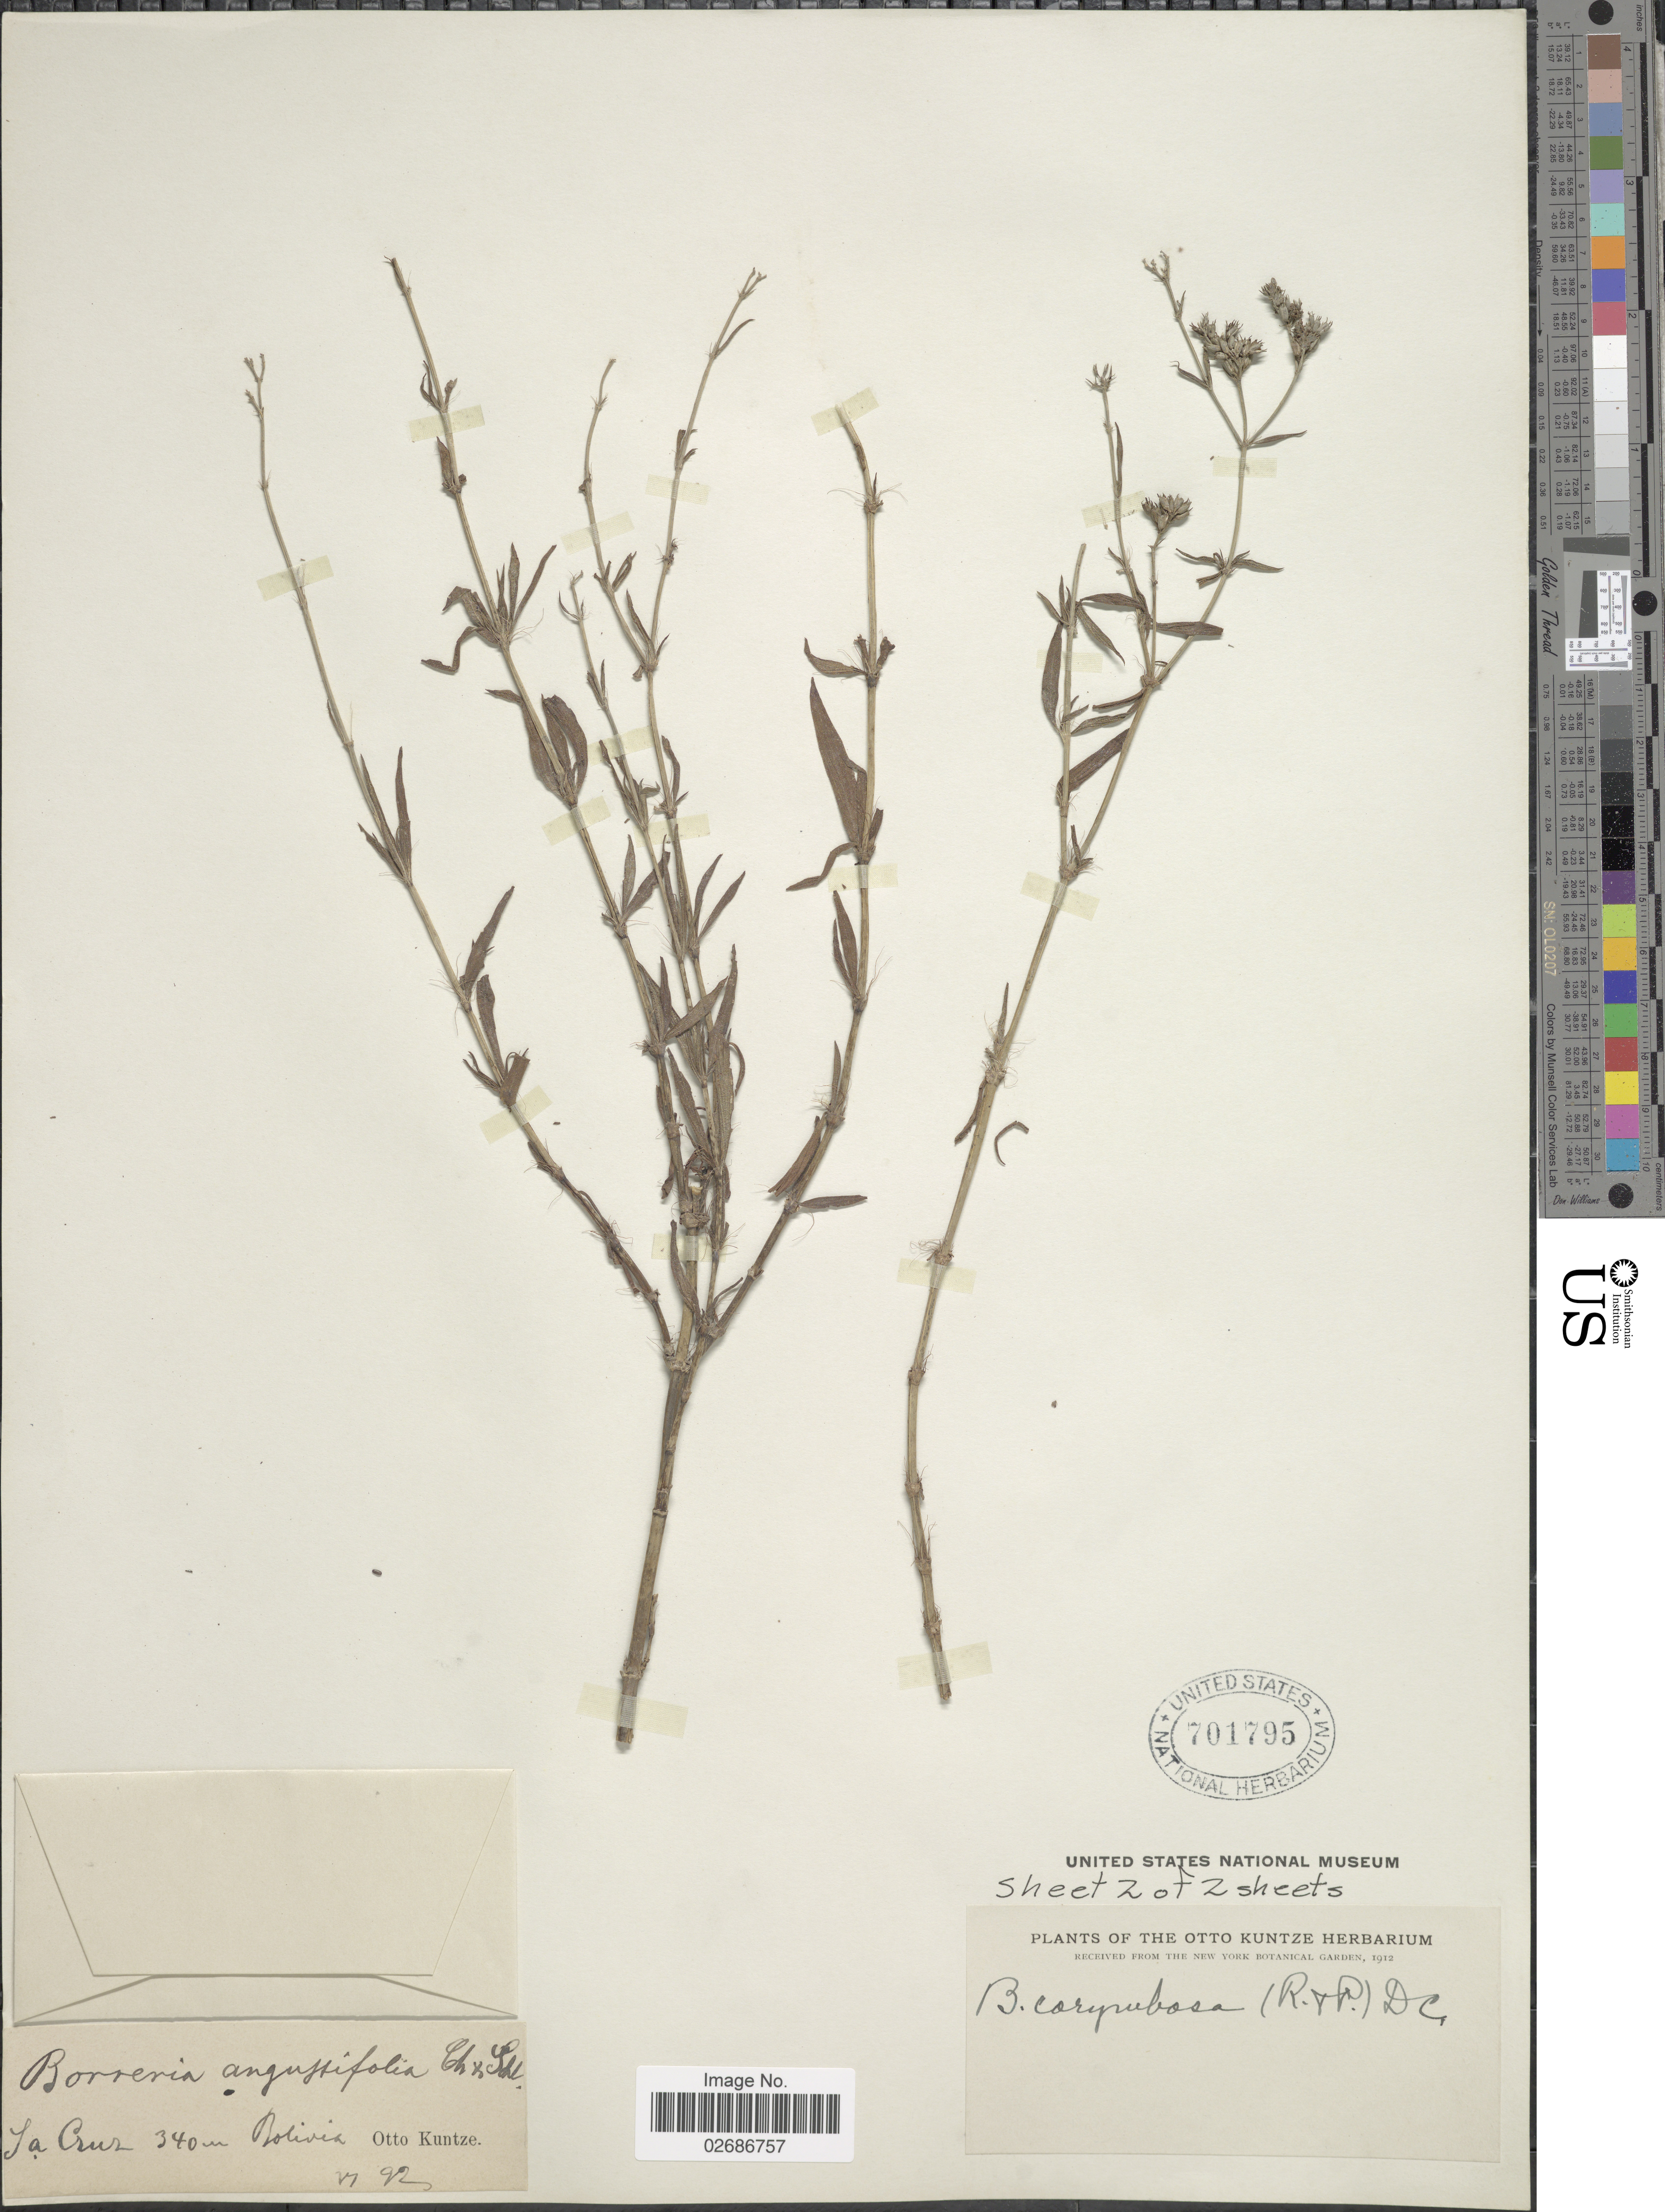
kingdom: Plantae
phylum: Tracheophyta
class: Magnoliopsida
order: Gentianales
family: Rubiaceae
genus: Borreria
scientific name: Borreria peruviana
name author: (Pers.) L.B. Sm. & Downs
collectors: C.E.O. Kuntze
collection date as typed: Transcribed d/m/y: /6/92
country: Bolivia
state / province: Santa Cruz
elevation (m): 340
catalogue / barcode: US 701795